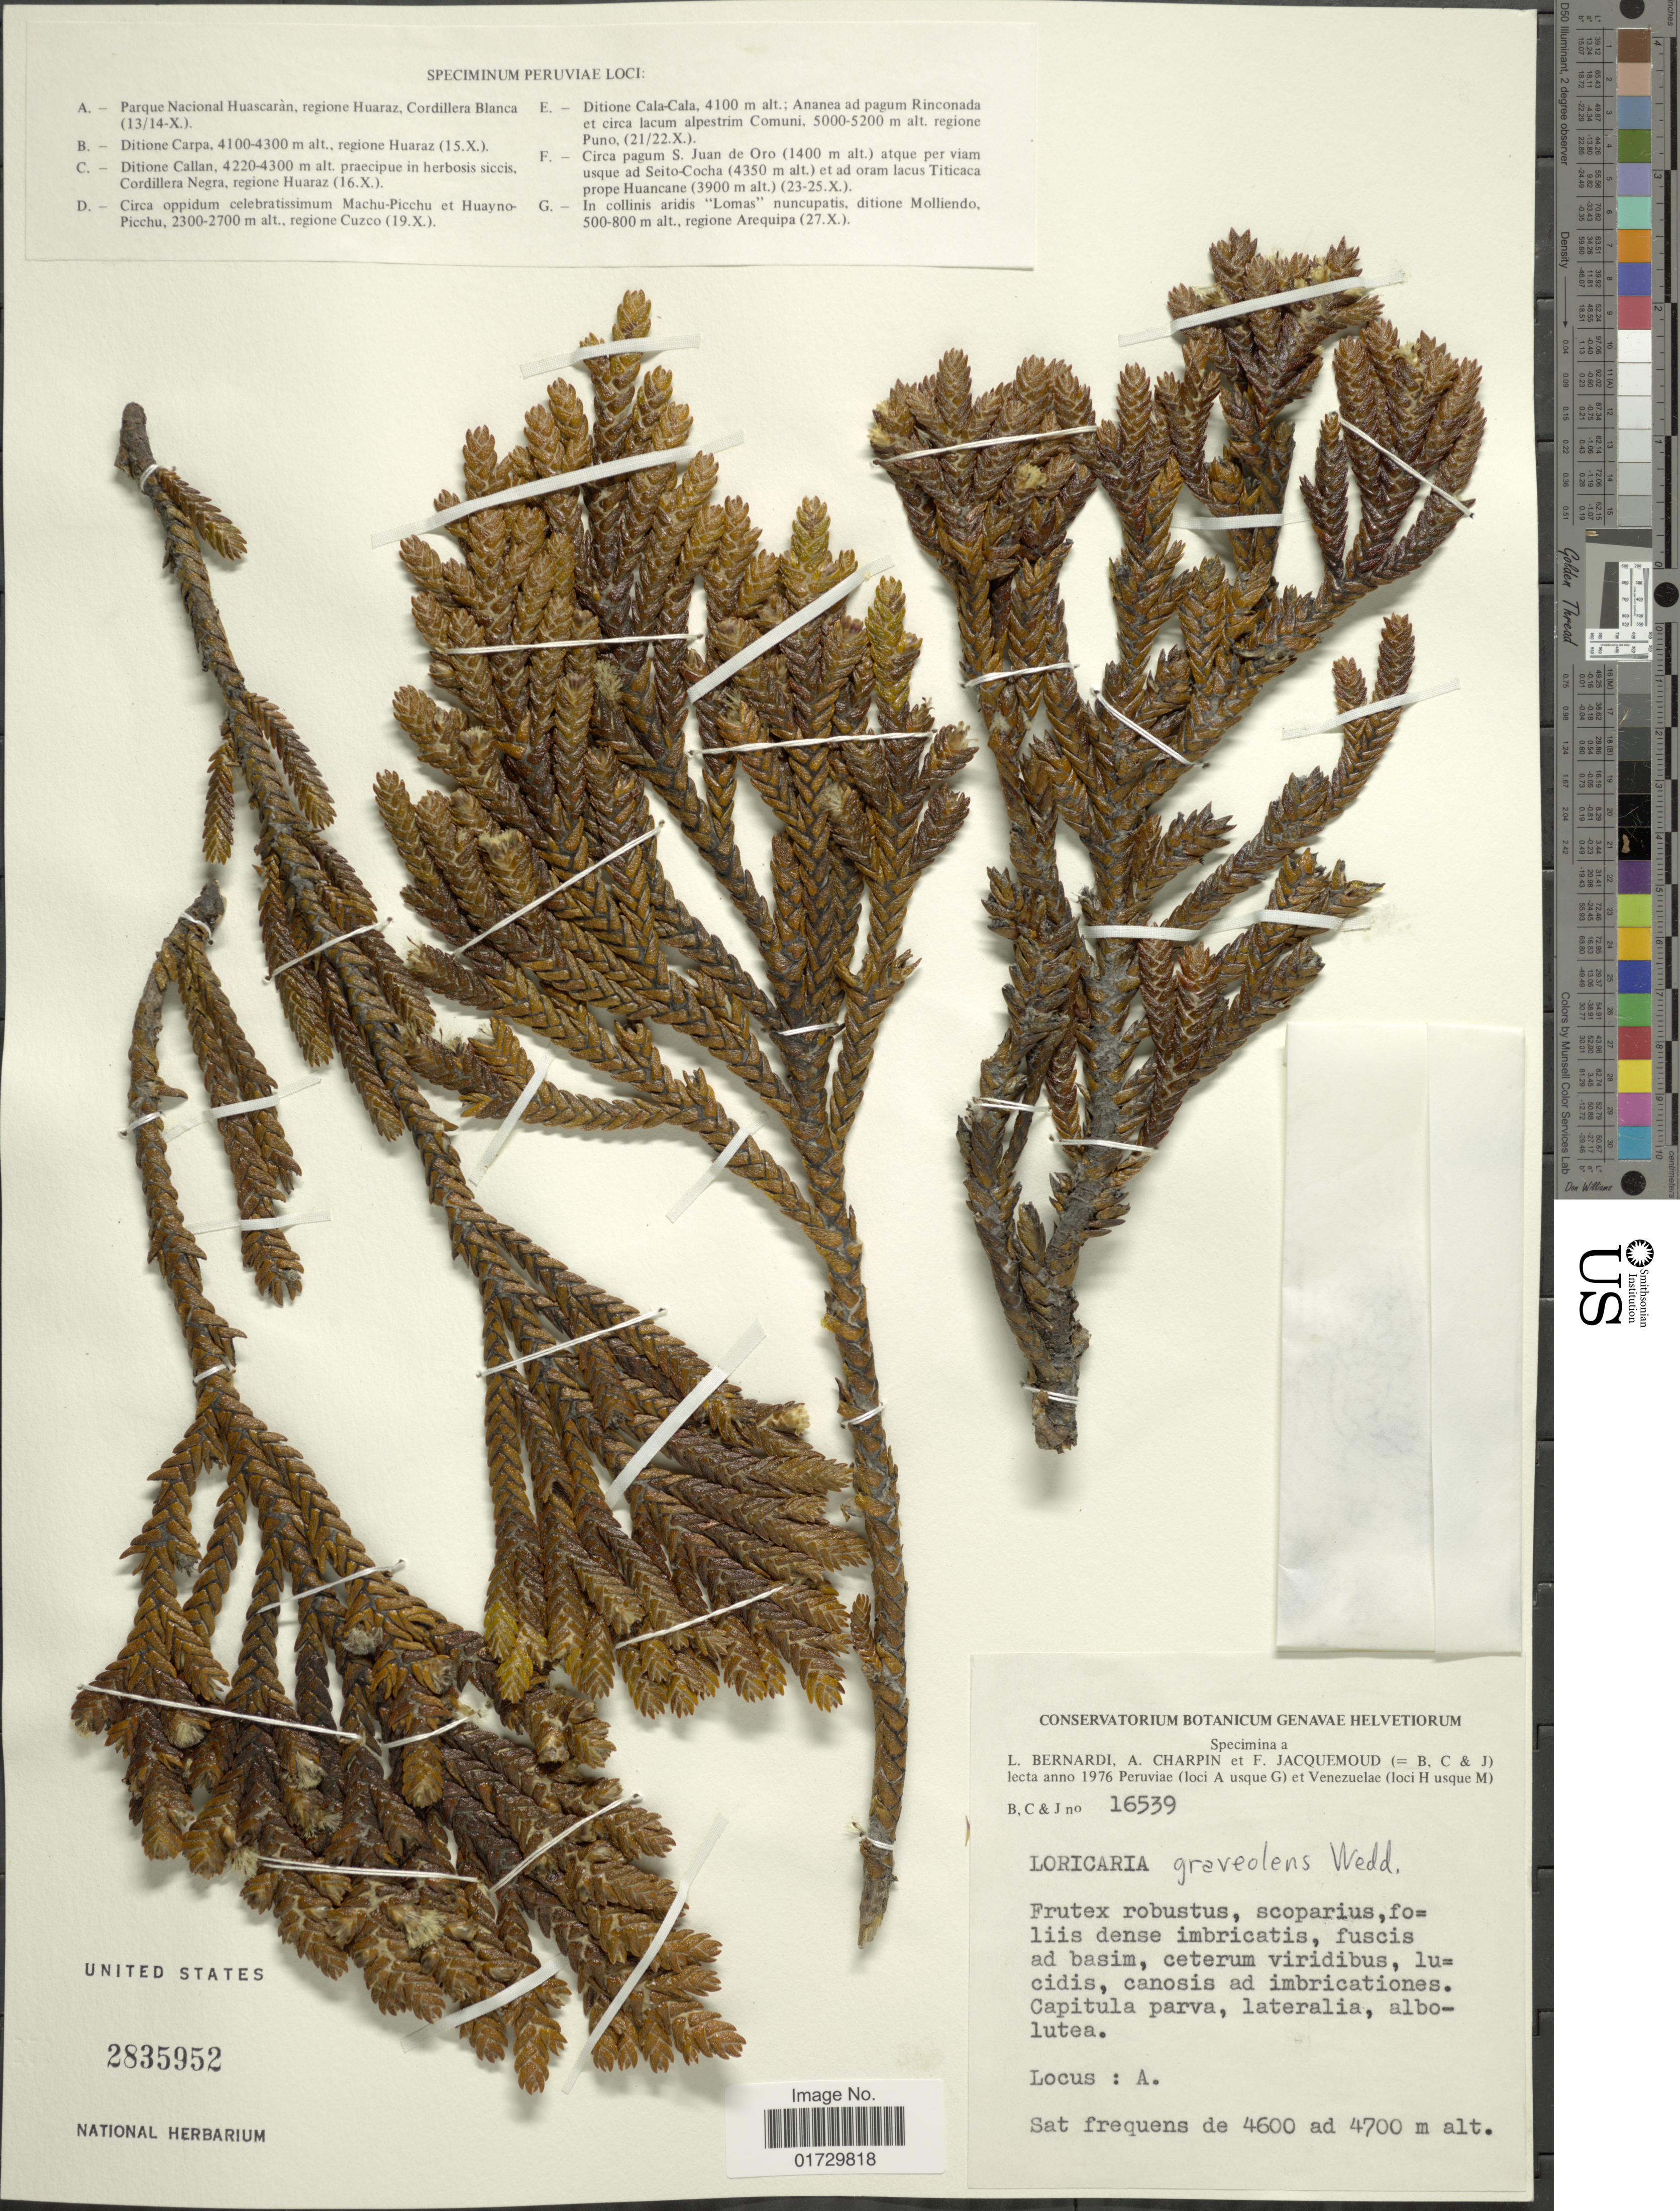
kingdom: Plantae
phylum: Tracheophyta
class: Magnoliopsida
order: Asterales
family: Asteraceae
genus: Loricaria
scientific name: Loricaria ferruginea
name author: (Ruiz & Pav.) Wedd.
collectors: L. Bernardi, A. Charpin & F. Jacquemoud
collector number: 16539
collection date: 1976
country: Peru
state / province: Arequipa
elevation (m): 4600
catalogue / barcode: US 2835952